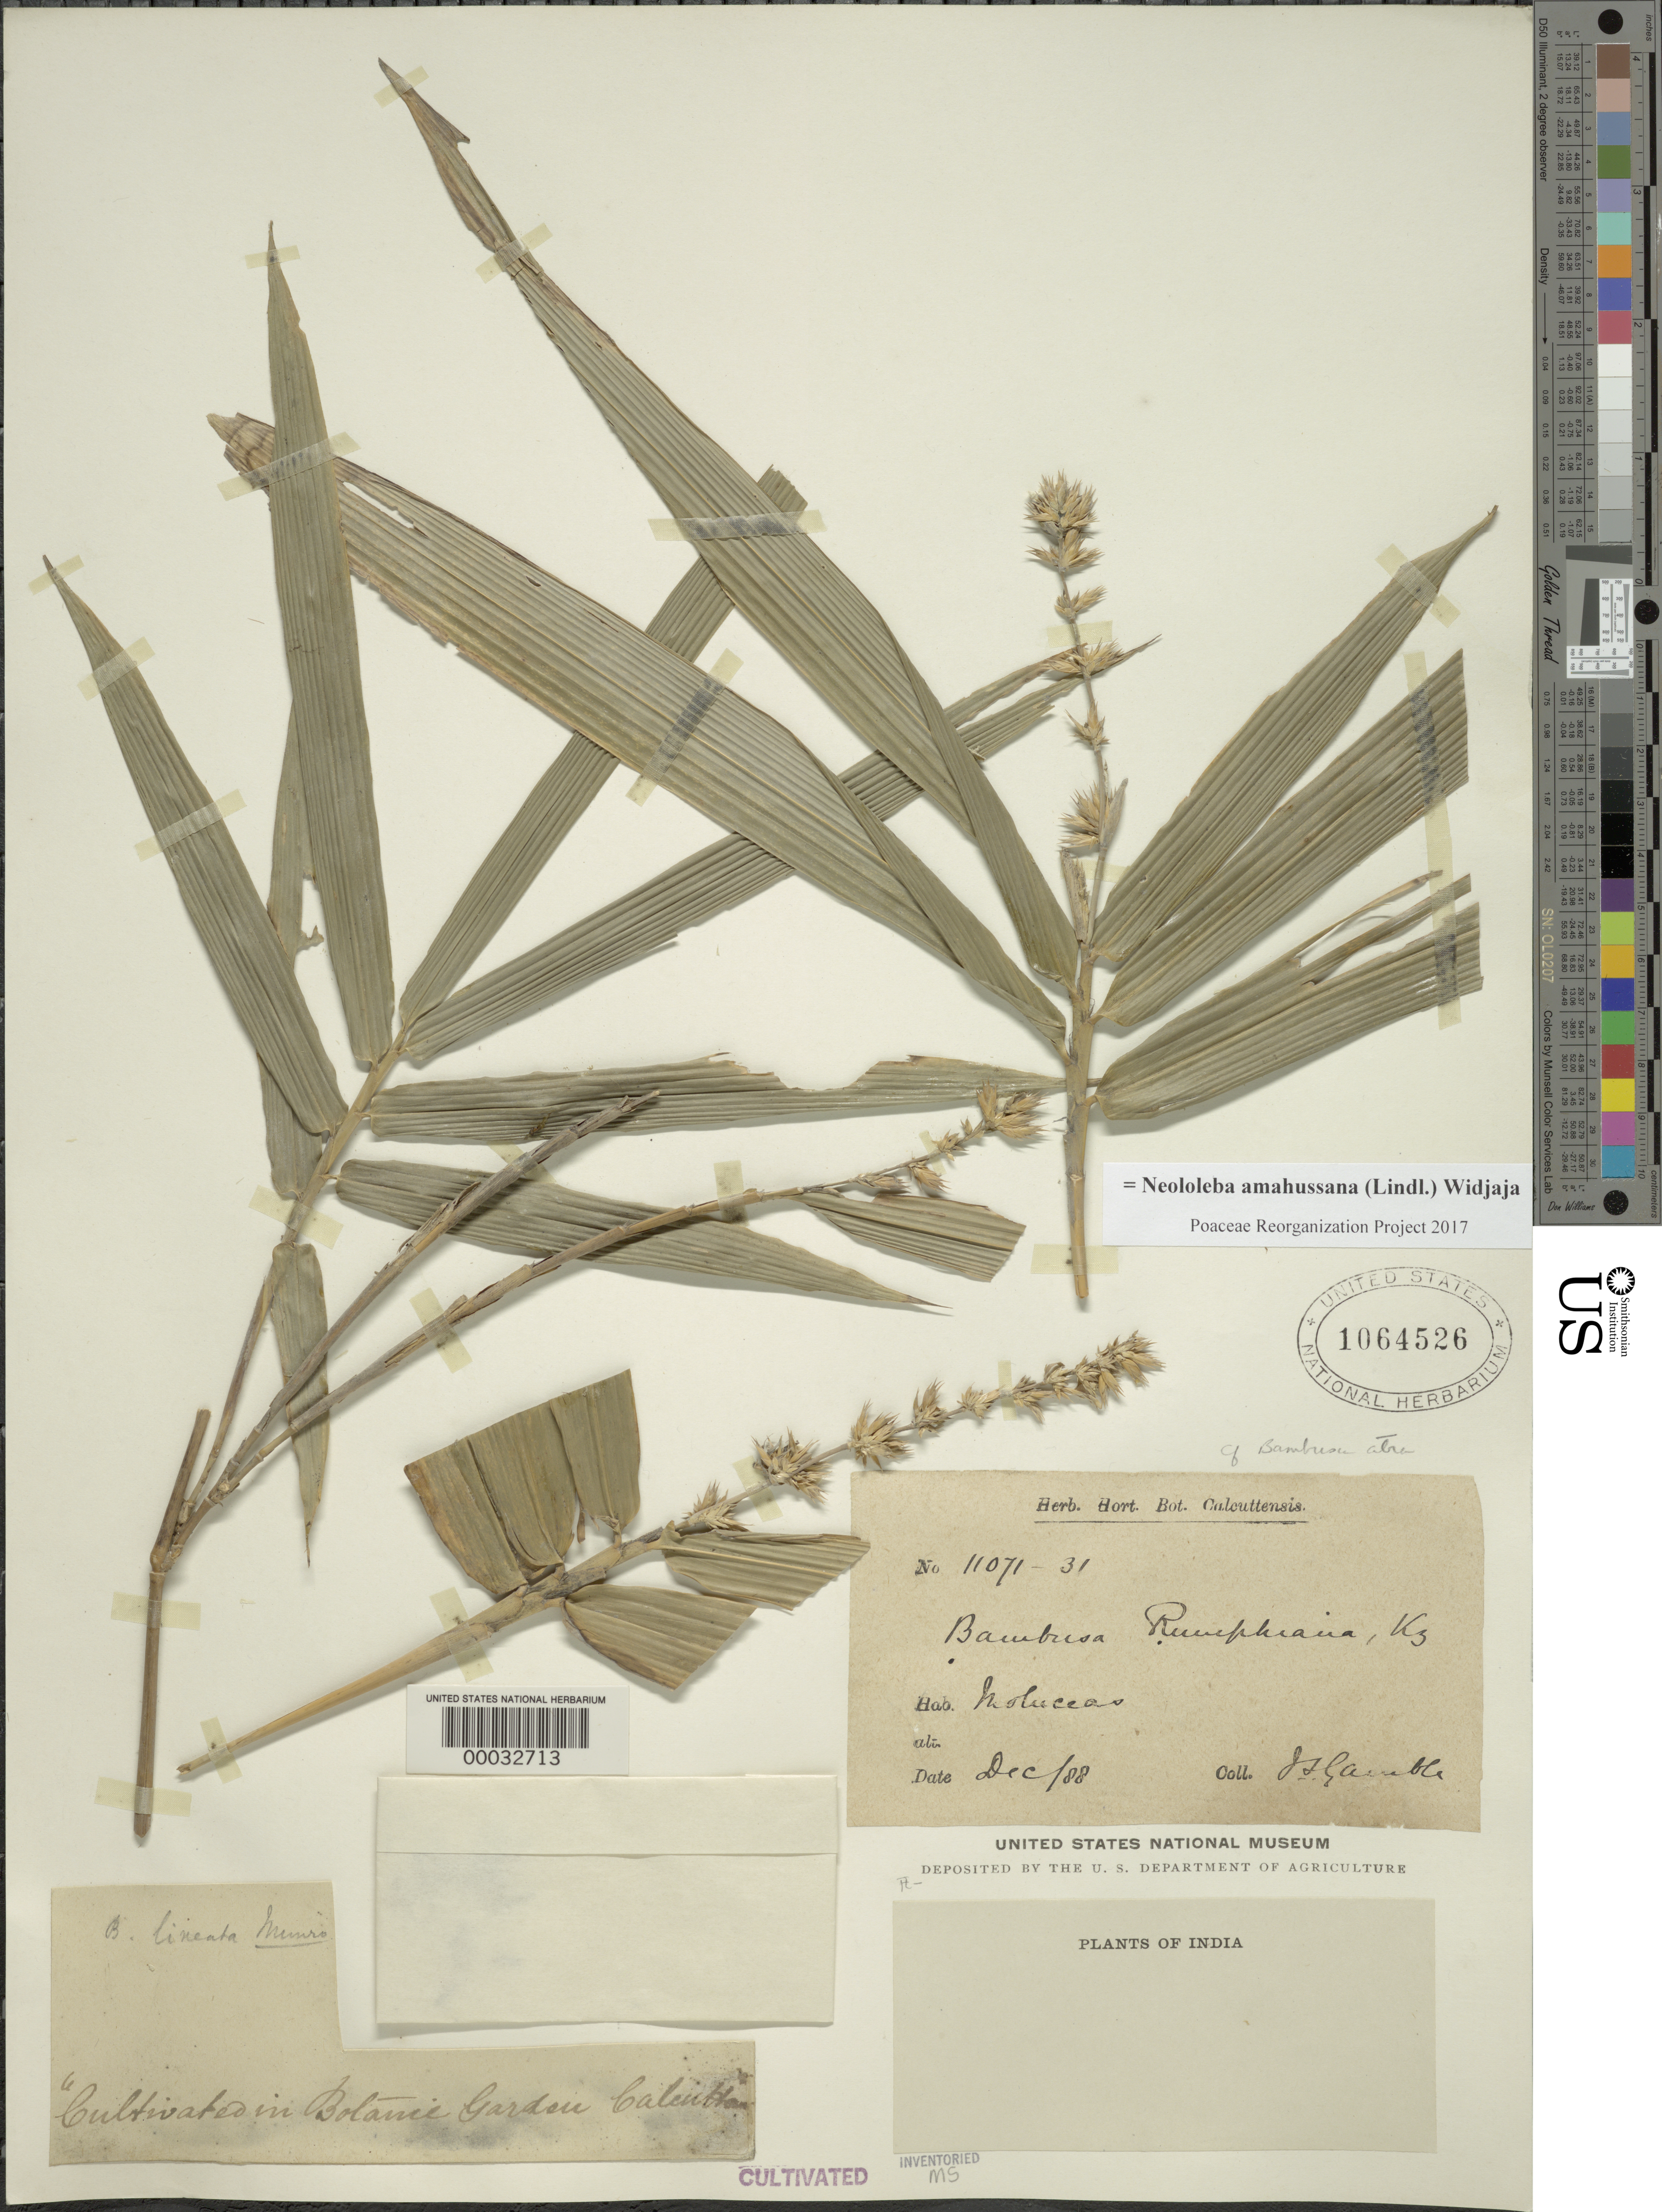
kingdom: Plantae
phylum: Tracheophyta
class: Liliopsida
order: Poales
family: Poaceae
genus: Neololeba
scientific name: Neololeba amahussana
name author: (Lindl.) Widjaja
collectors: J. S. Gamble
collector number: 11071-31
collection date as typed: Dec 1888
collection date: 1888-12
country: India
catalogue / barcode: US 1064526